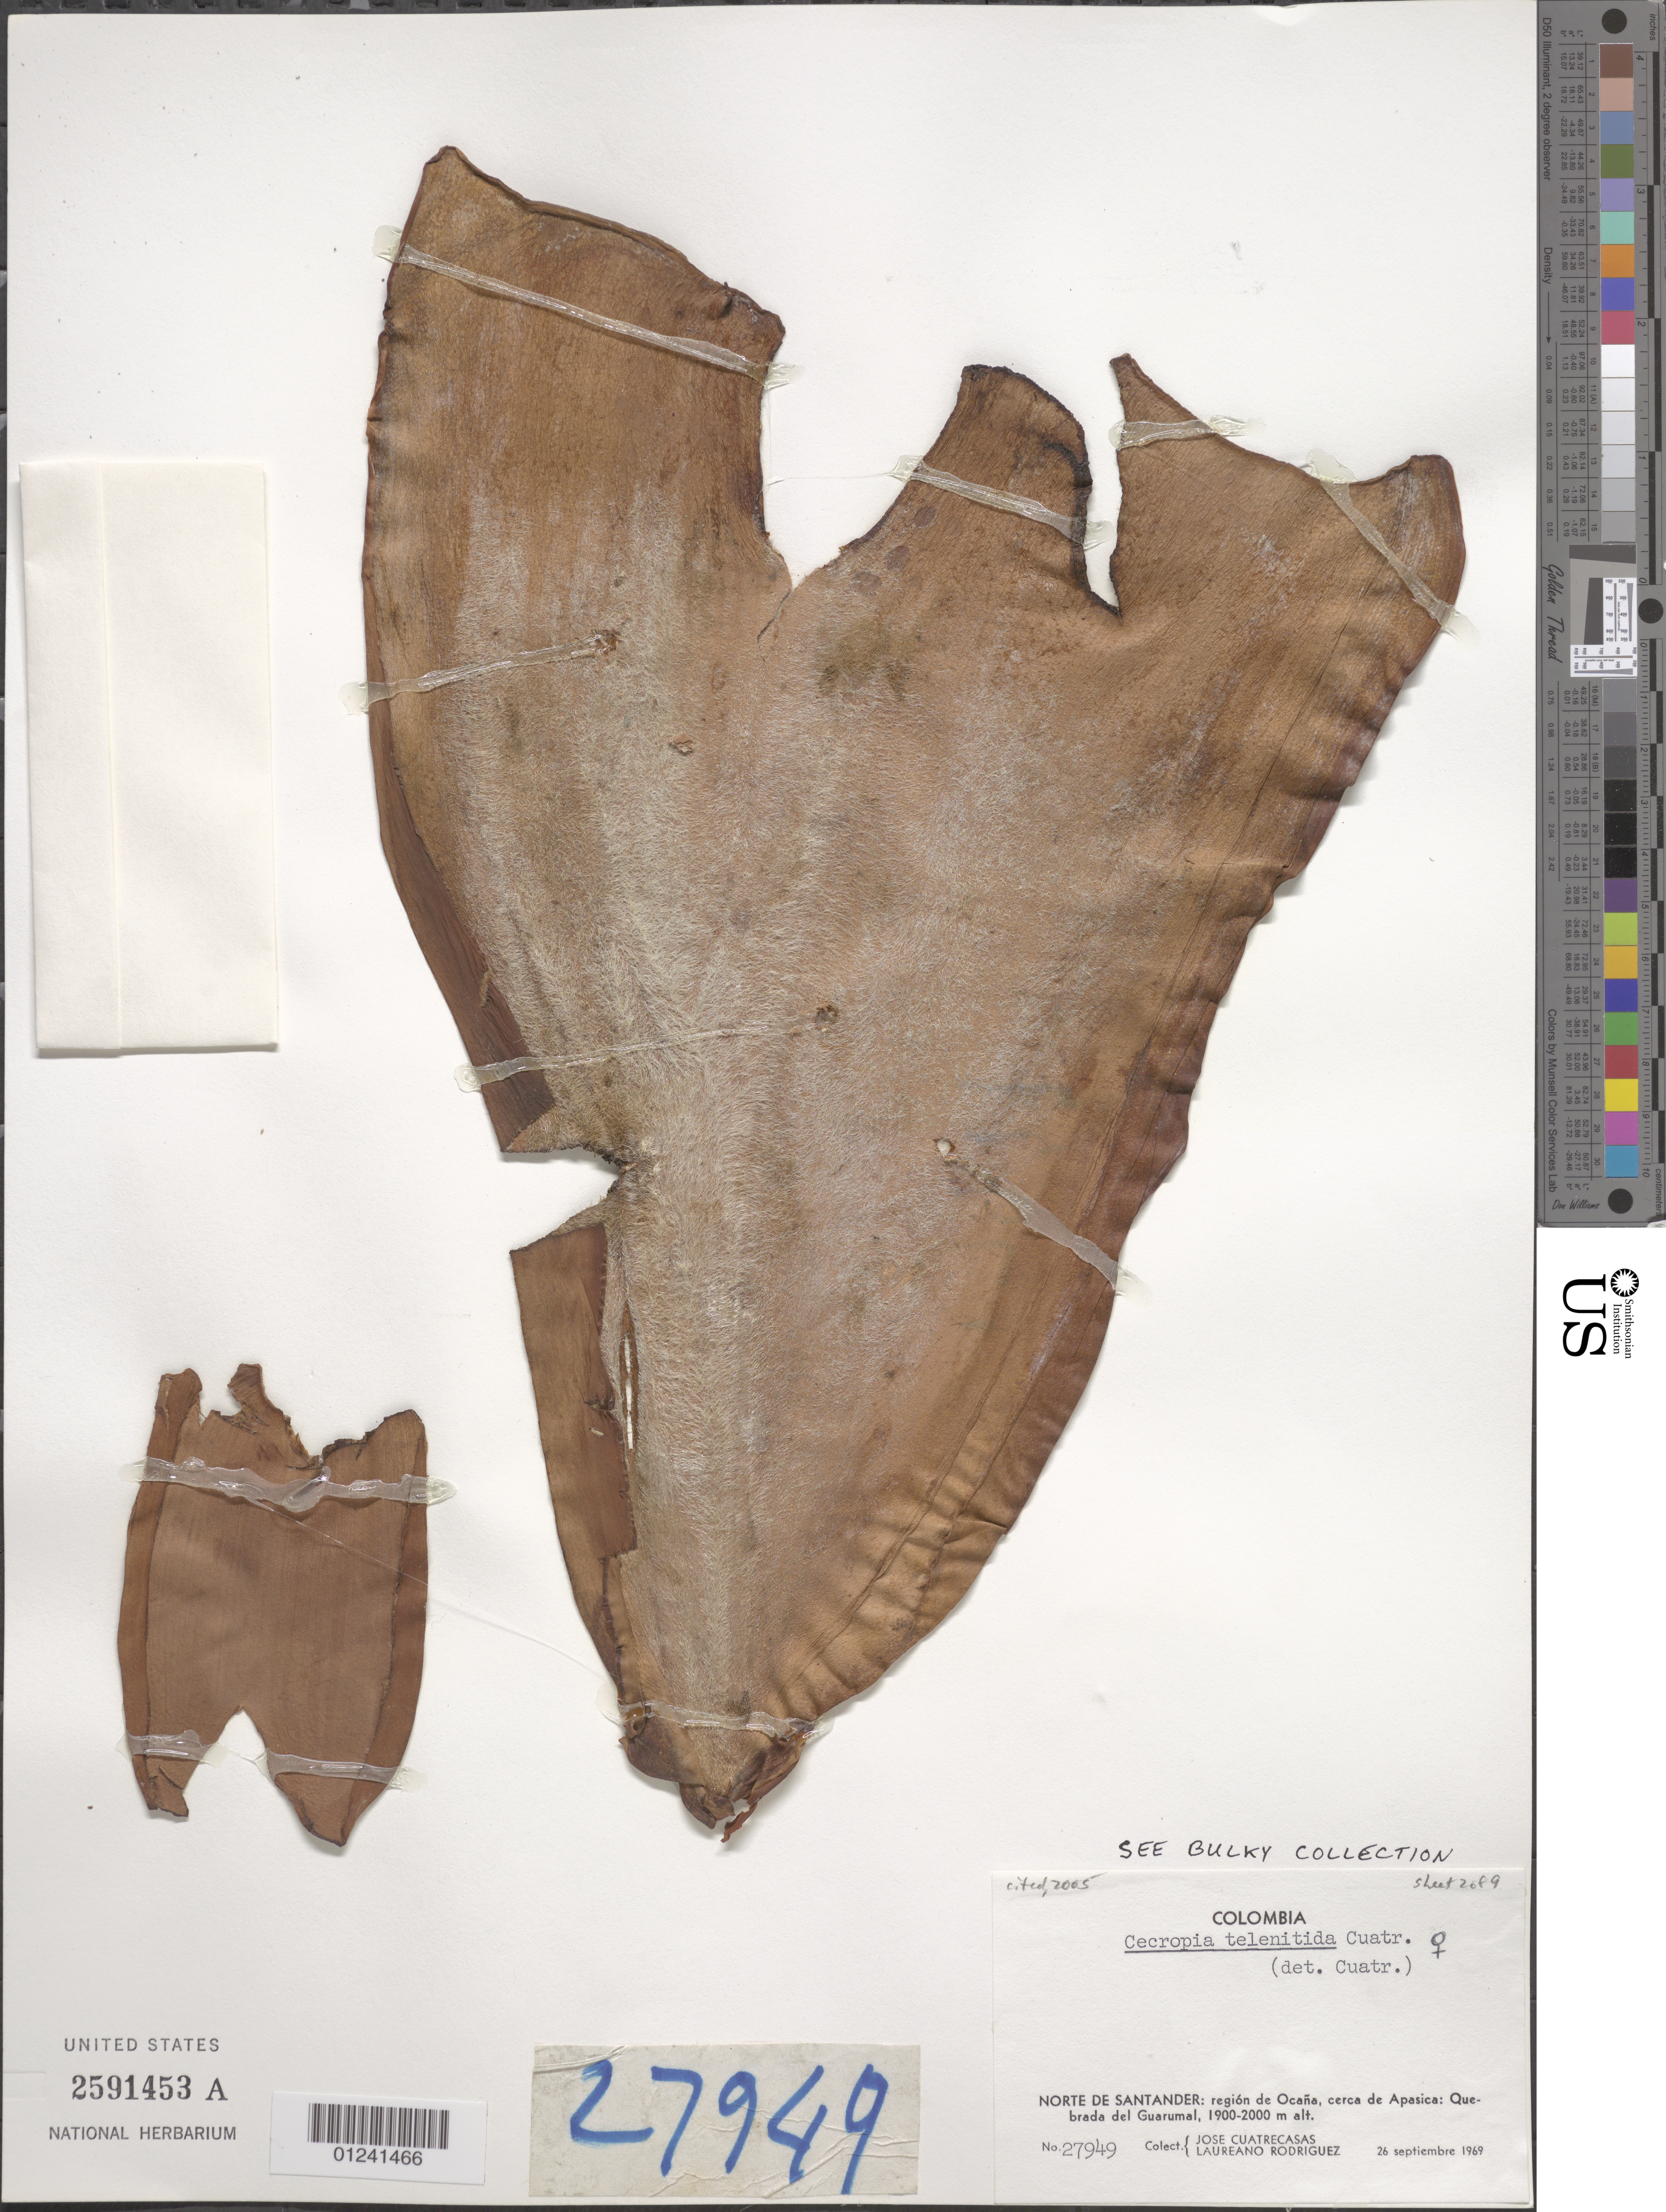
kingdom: Plantae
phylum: Tracheophyta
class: Magnoliopsida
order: Rosales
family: Urticaceae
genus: Cecropia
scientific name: Cecropia telenitida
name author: Cuatrec.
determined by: Cuatrecasas, J.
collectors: J. Cuatrecasas & L. Rodriguez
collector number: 27949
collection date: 1969-09-26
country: Colombia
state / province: Norte de Santander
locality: Región de Ocaña, Cercanías de Apasica; quebrada del Guarumal.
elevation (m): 1900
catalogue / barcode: US 2591453A